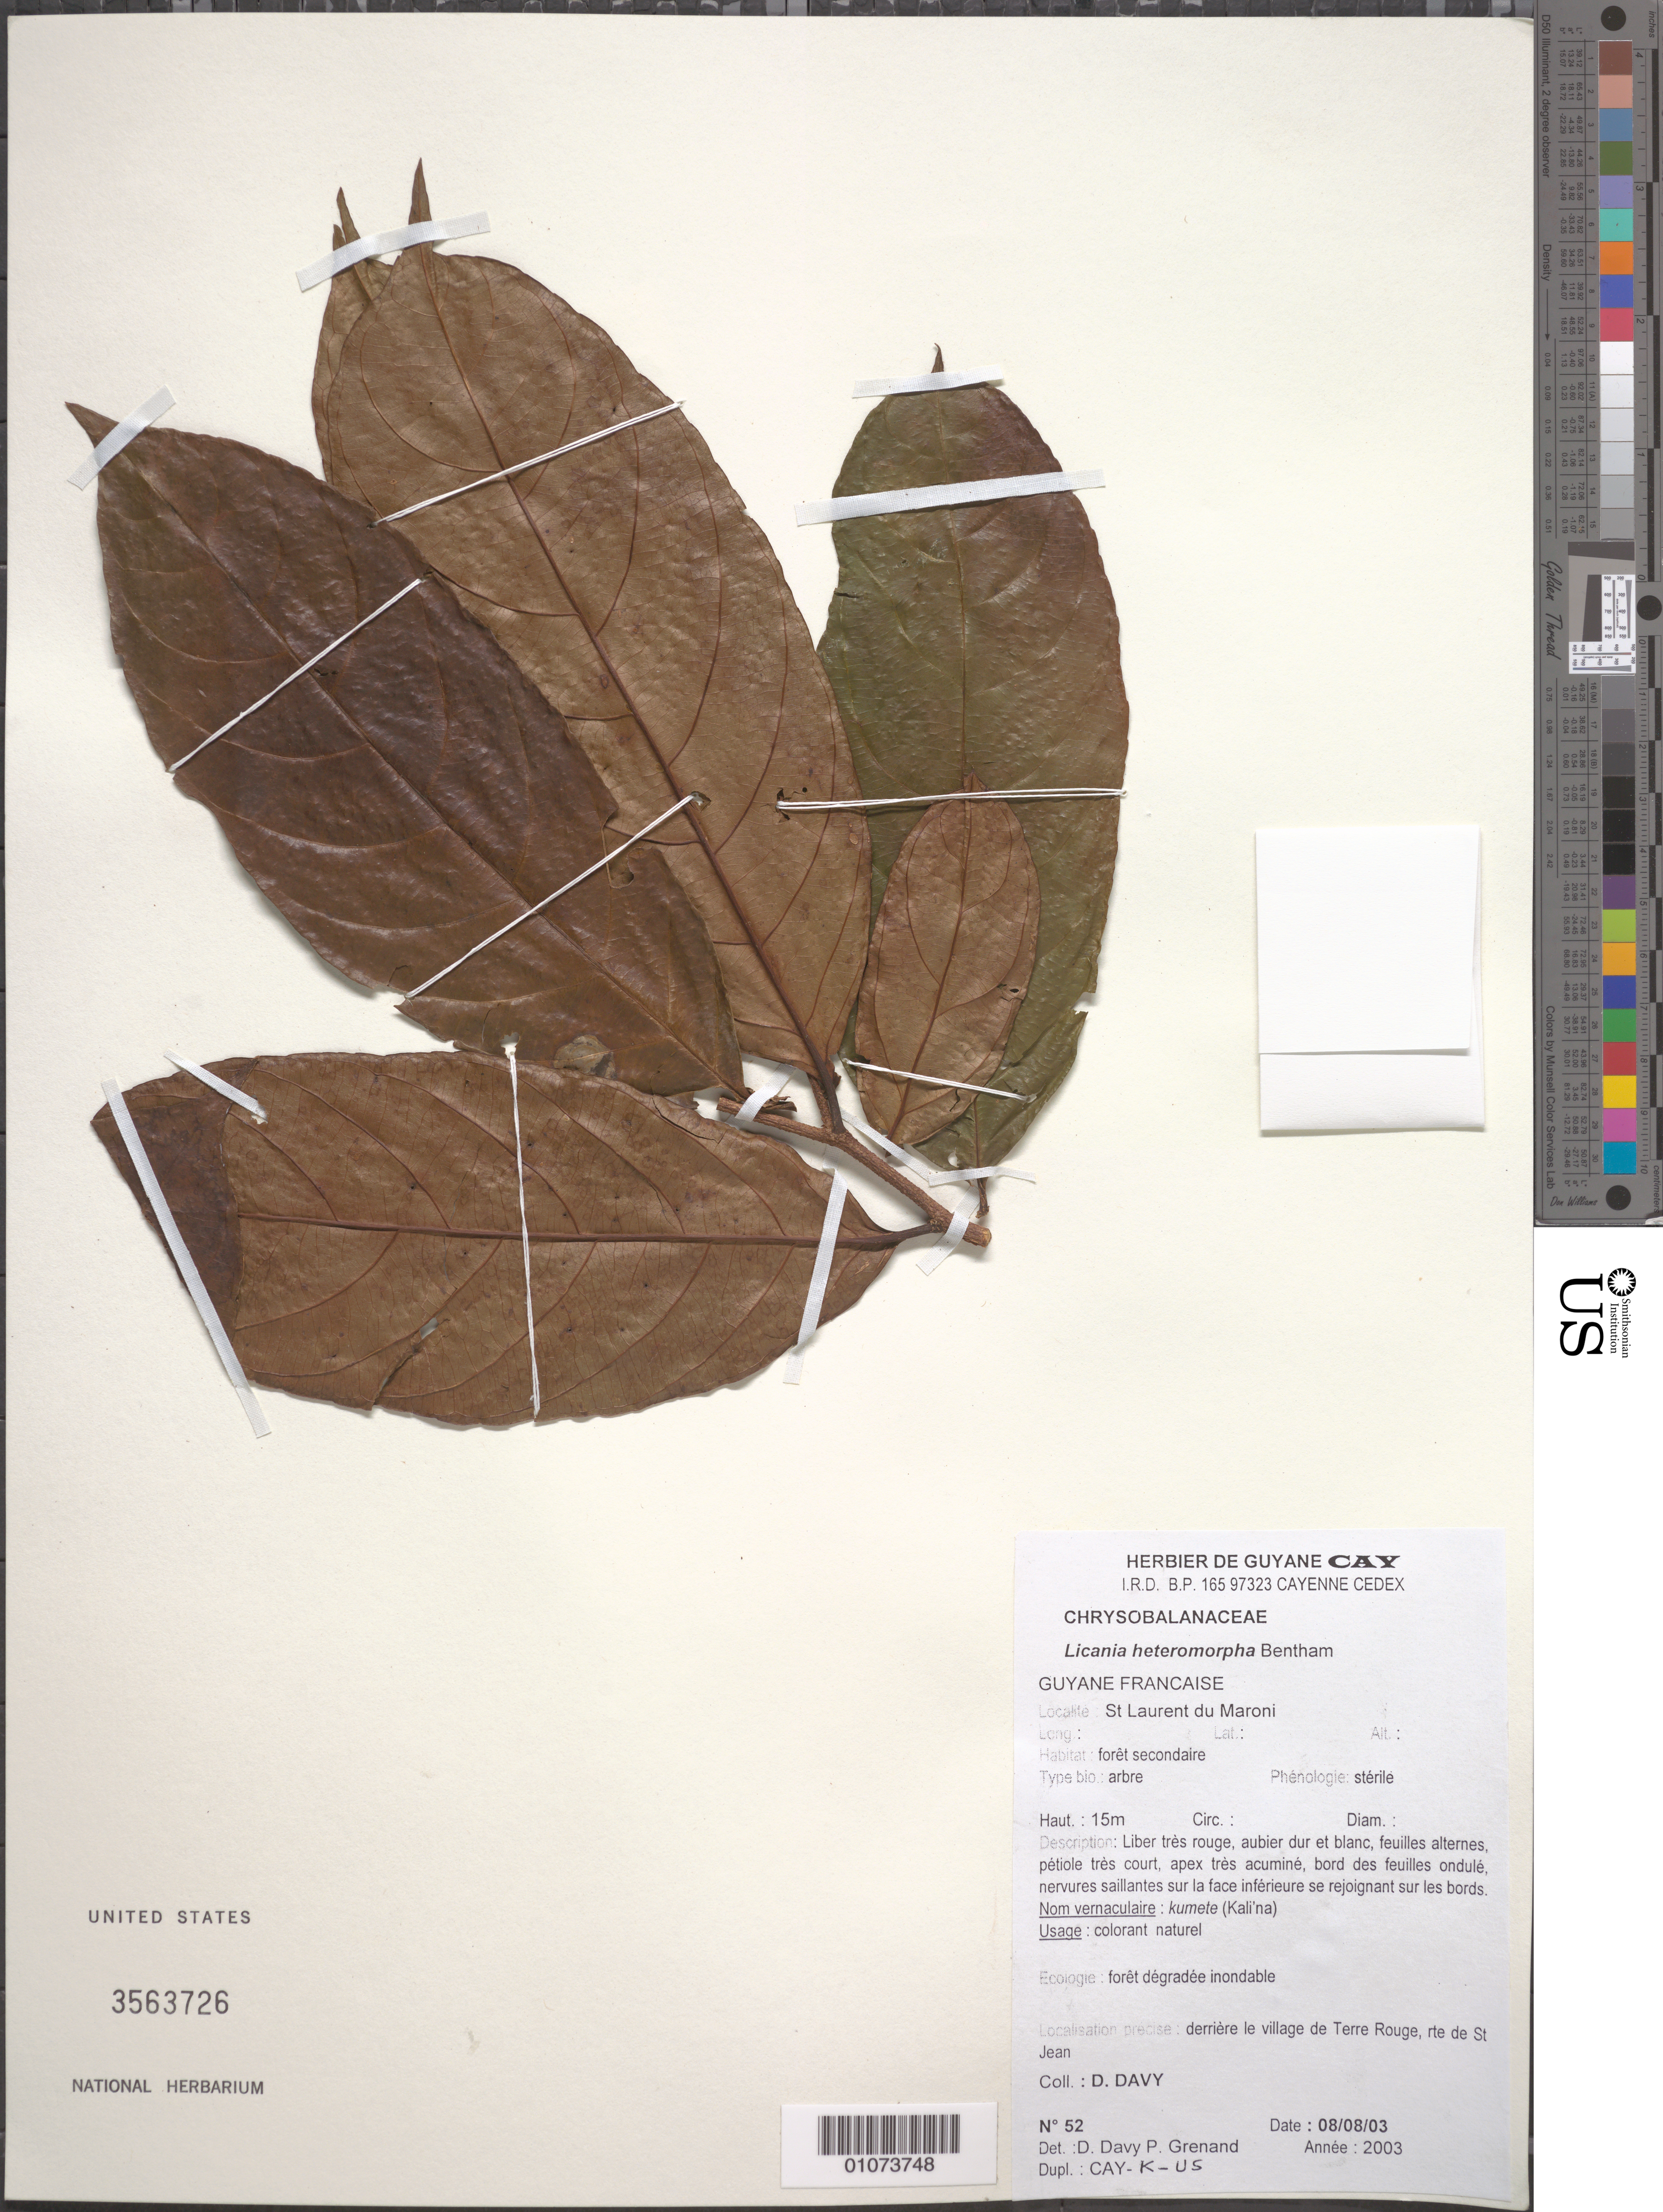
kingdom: Plantae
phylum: Tracheophyta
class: Magnoliopsida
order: Malpighiales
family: Chrysobalanaceae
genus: Hymenopus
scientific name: Hymenopus heteromorphus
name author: (Benth.) Sothers & Prance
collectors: D. Davy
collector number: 52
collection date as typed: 8-Aug-03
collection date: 2003-08-08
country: French Guiana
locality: St. Laurent du Maroni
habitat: Foret secondaire; foret degradee inondable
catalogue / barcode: US 3563726